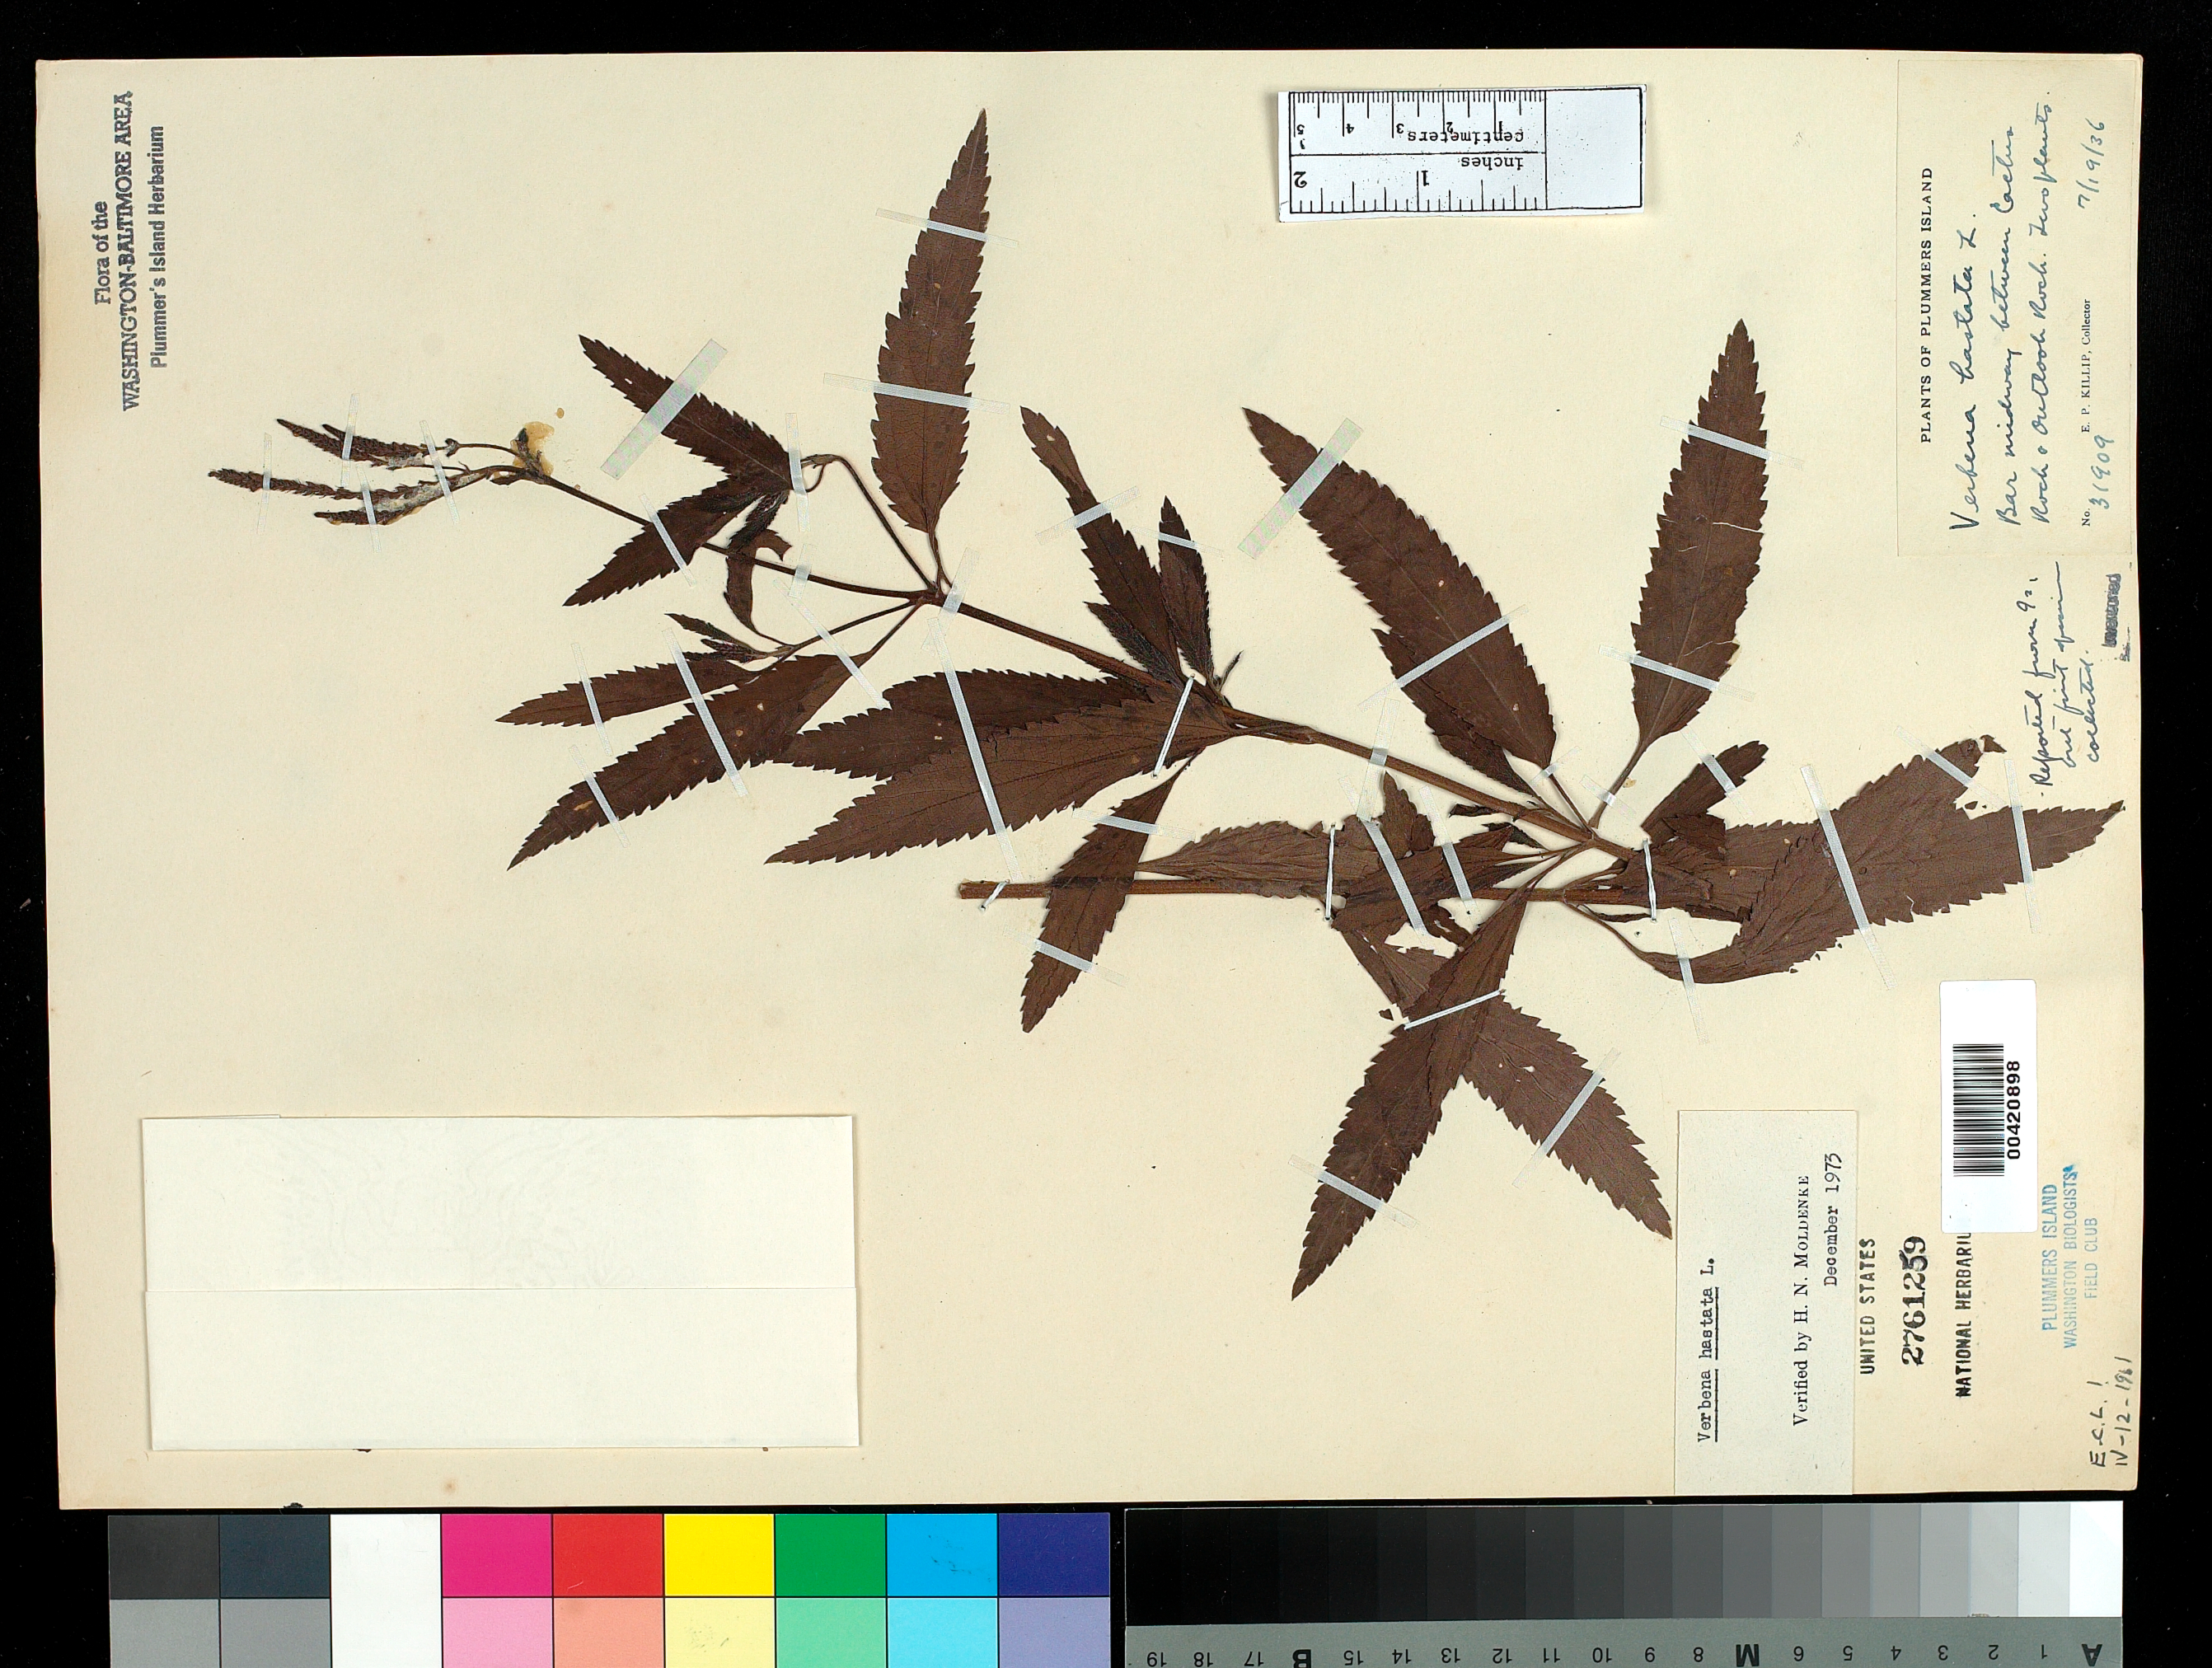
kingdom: Plantae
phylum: Tracheophyta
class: Magnoliopsida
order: Lamiales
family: Verbenaceae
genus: Verbena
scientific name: Verbena hastata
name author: L.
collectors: E. P. Killip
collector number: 31909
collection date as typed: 19 Jul 1936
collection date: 1936-07-19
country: United States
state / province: Maryland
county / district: Montgomery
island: Plummers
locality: Plummer's Island; bar midway between Cactus Rock & Outlook Rock C. & O. Canal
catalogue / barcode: US 2761259